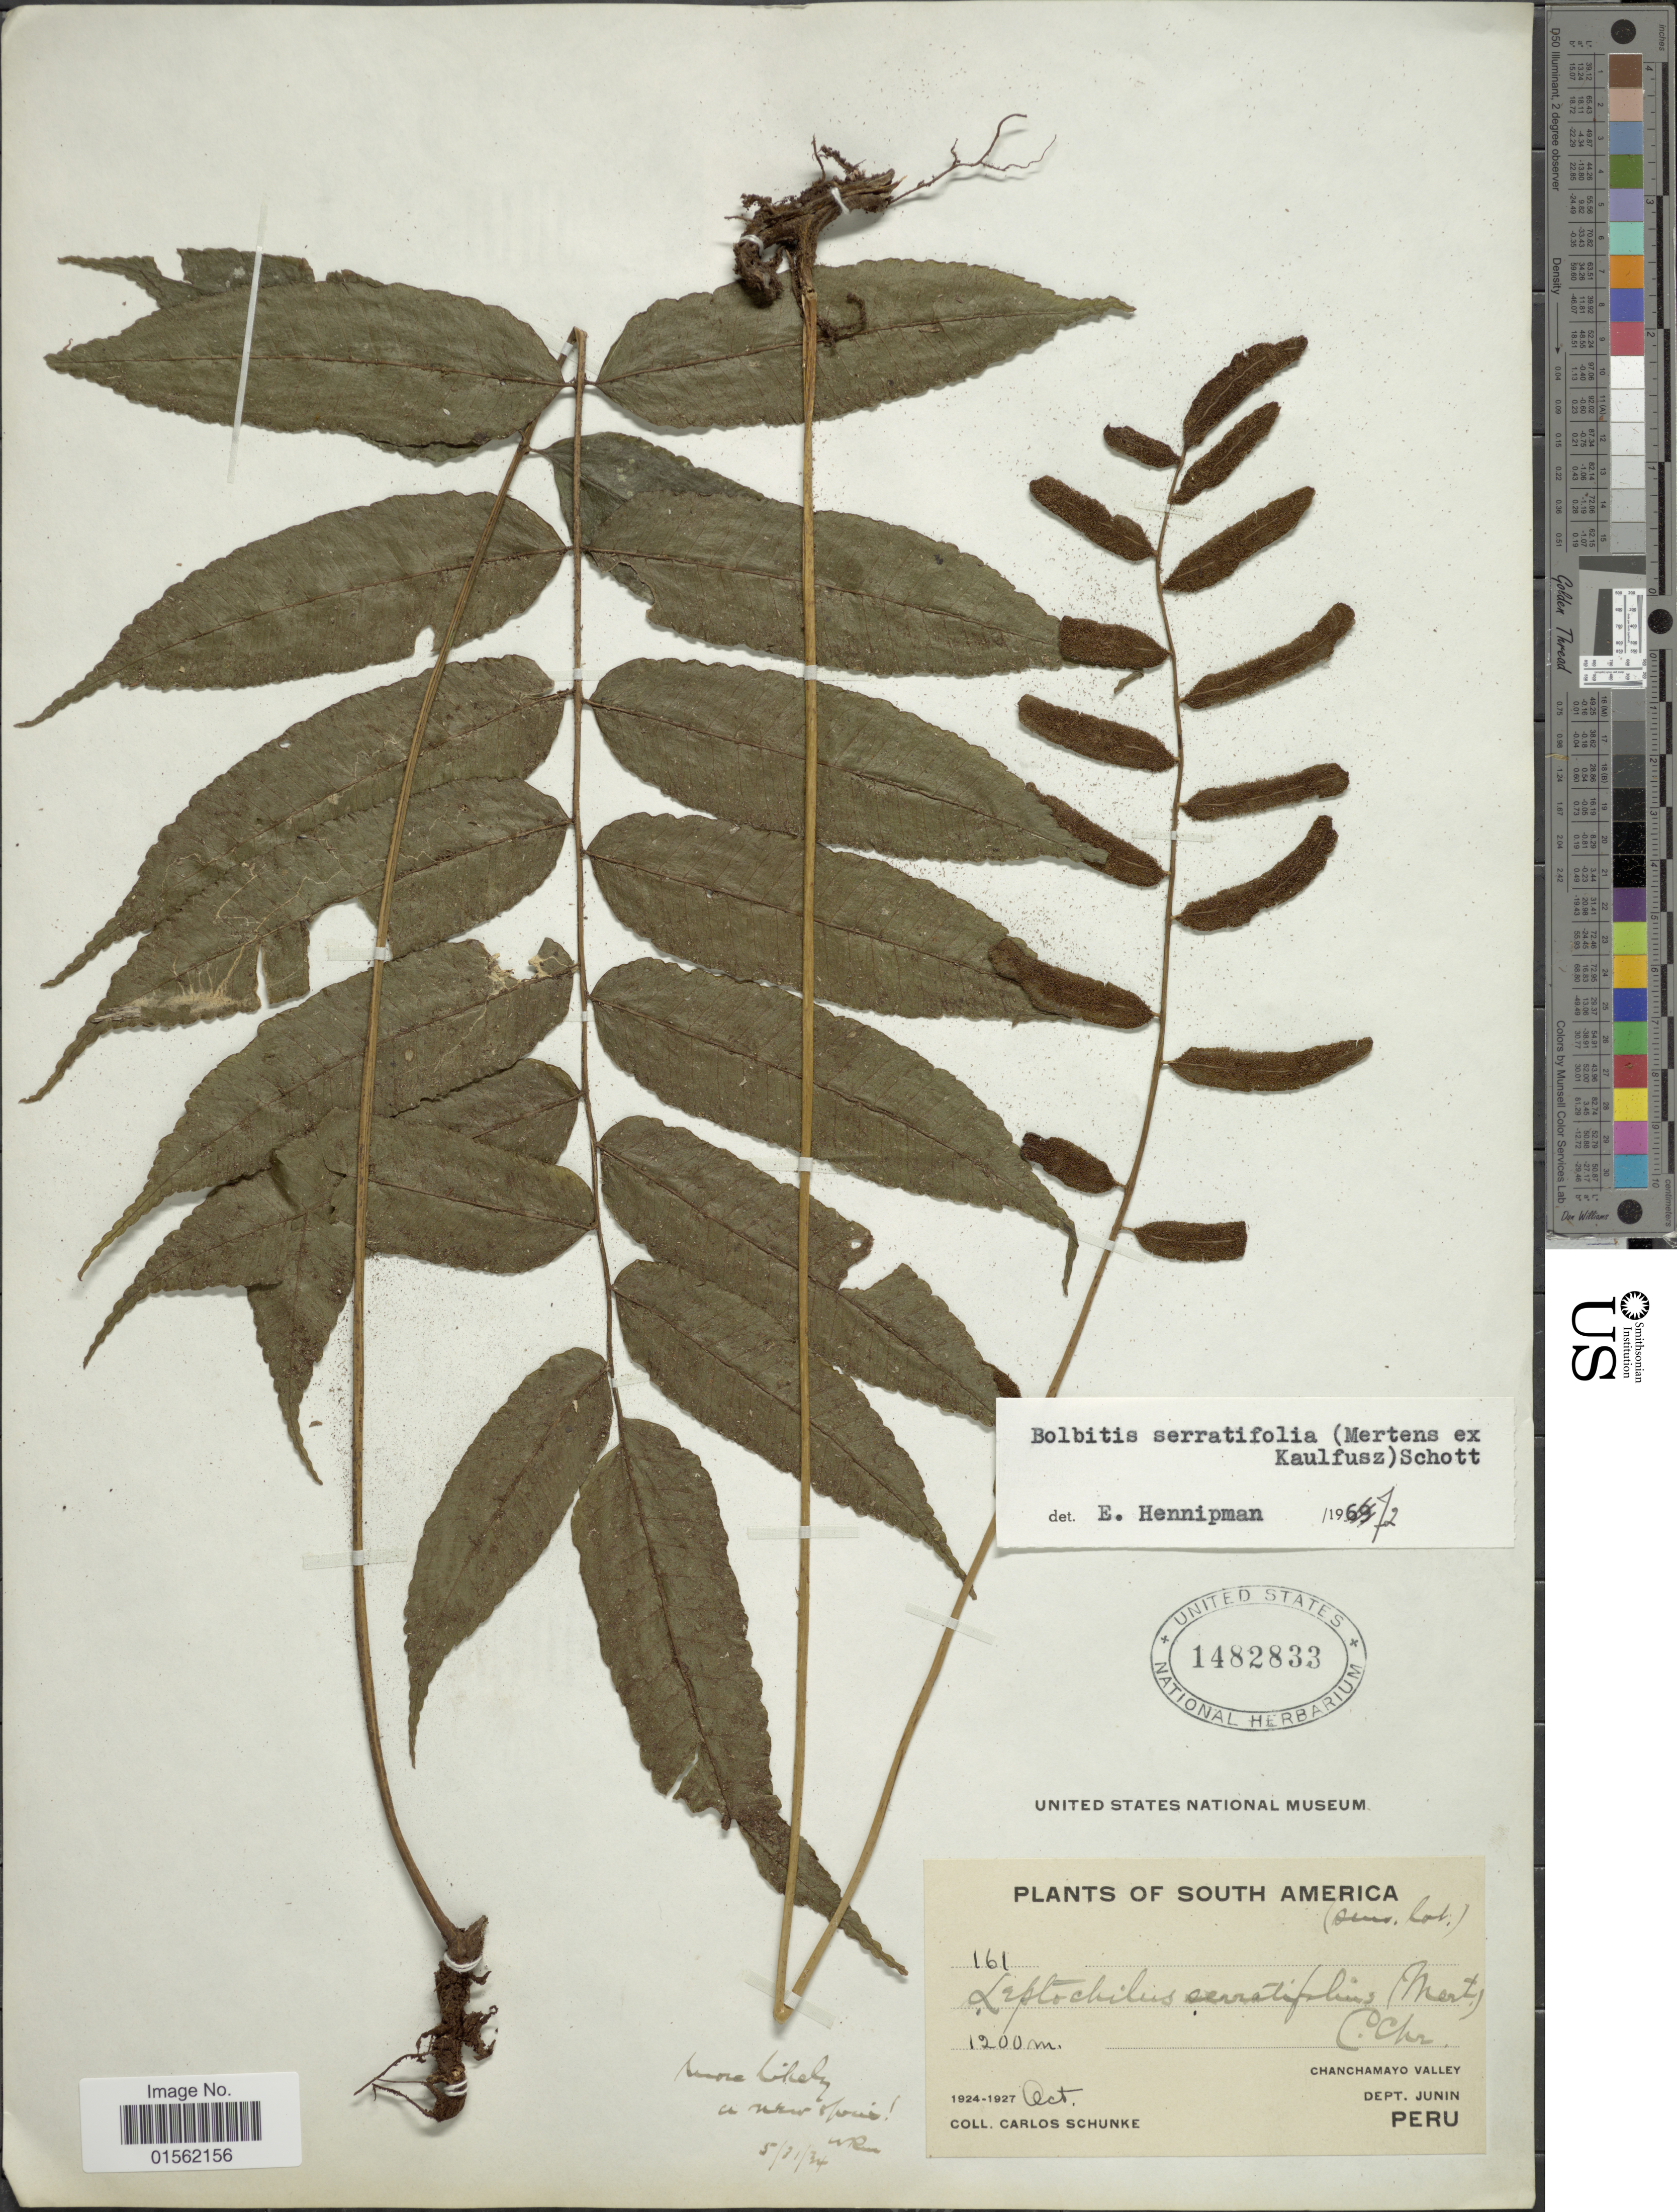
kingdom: Plantae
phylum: Tracheophyta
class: Polypodiopsida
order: Polypodiales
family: Dryopteridaceae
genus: Bolbitis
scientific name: Bolbitis serratifolia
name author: (Mert. ex Kaulf.) Schott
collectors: C. Schunke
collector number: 161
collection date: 1924/1927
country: Peru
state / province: Junín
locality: South America, Chanchamayo Valley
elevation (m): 1200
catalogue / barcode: US 1482833